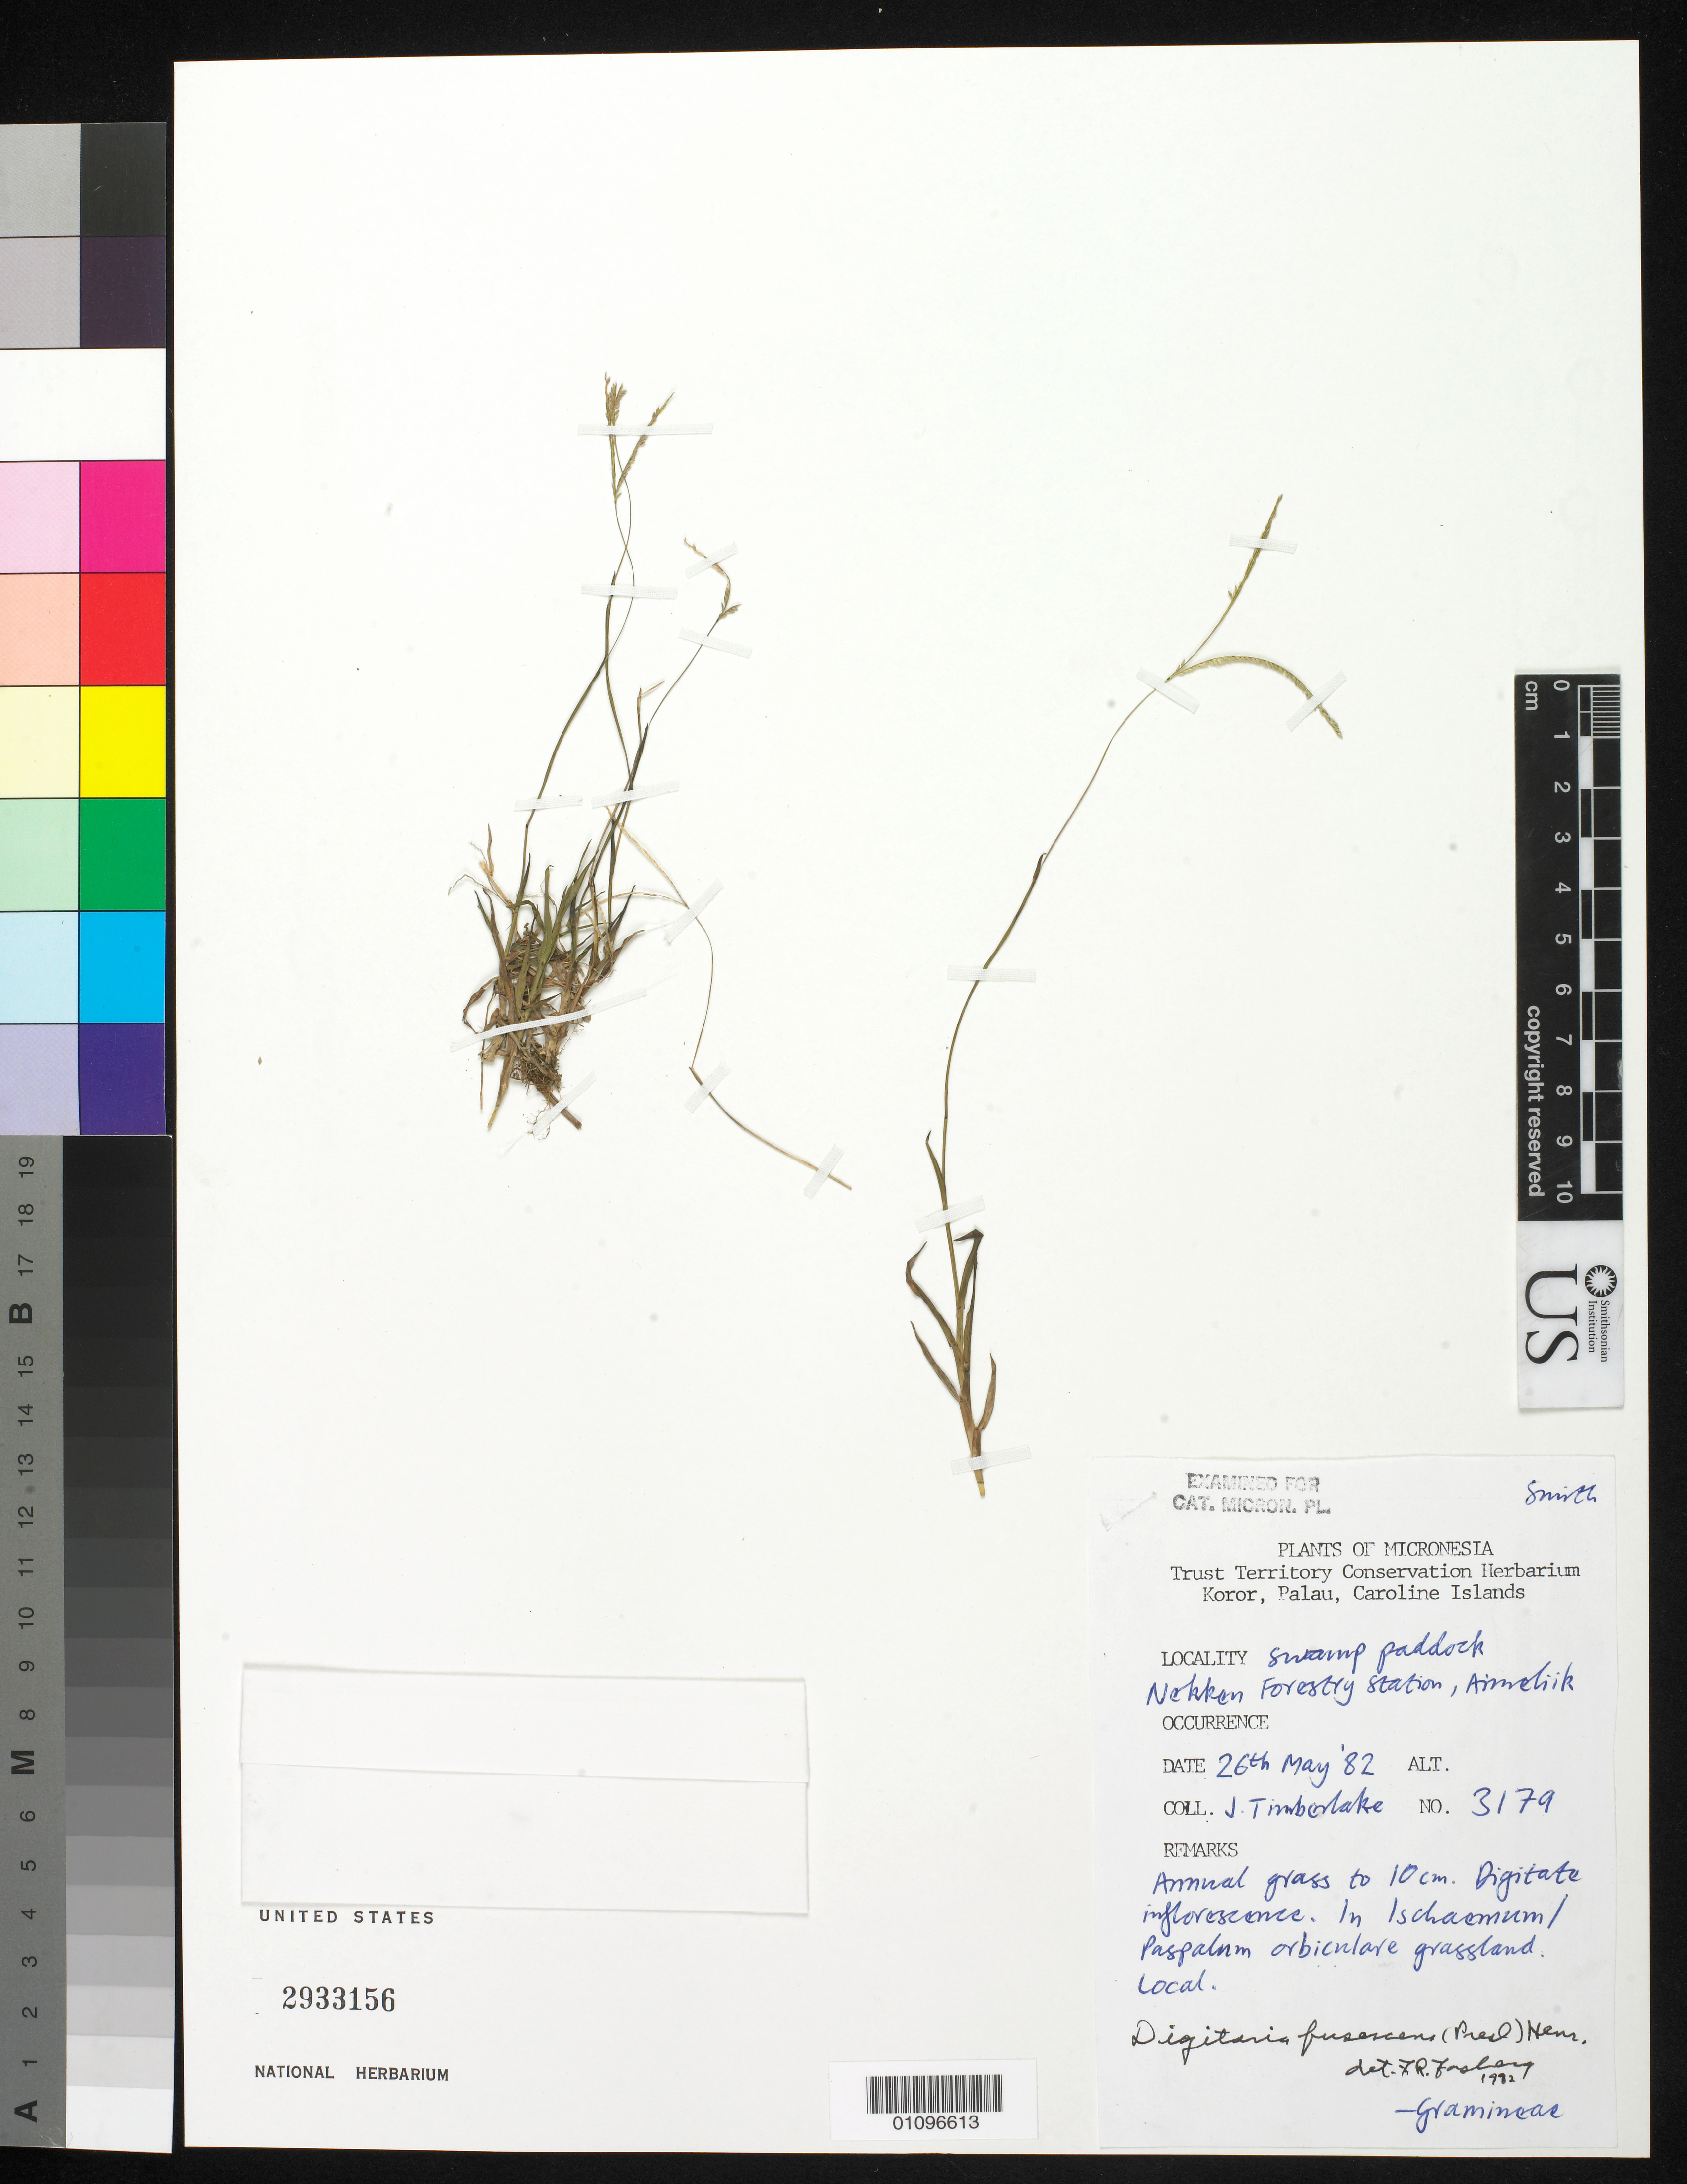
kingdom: Plantae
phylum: Tracheophyta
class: Liliopsida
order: Poales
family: Poaceae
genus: Digitaria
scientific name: Digitaria fuscescens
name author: (J. Presl) Henr.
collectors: J. Timberlake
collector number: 3179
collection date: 1982-05-26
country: Palau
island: Babeldaob [Babelthuap]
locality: Nekken forestry station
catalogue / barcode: US 2933156